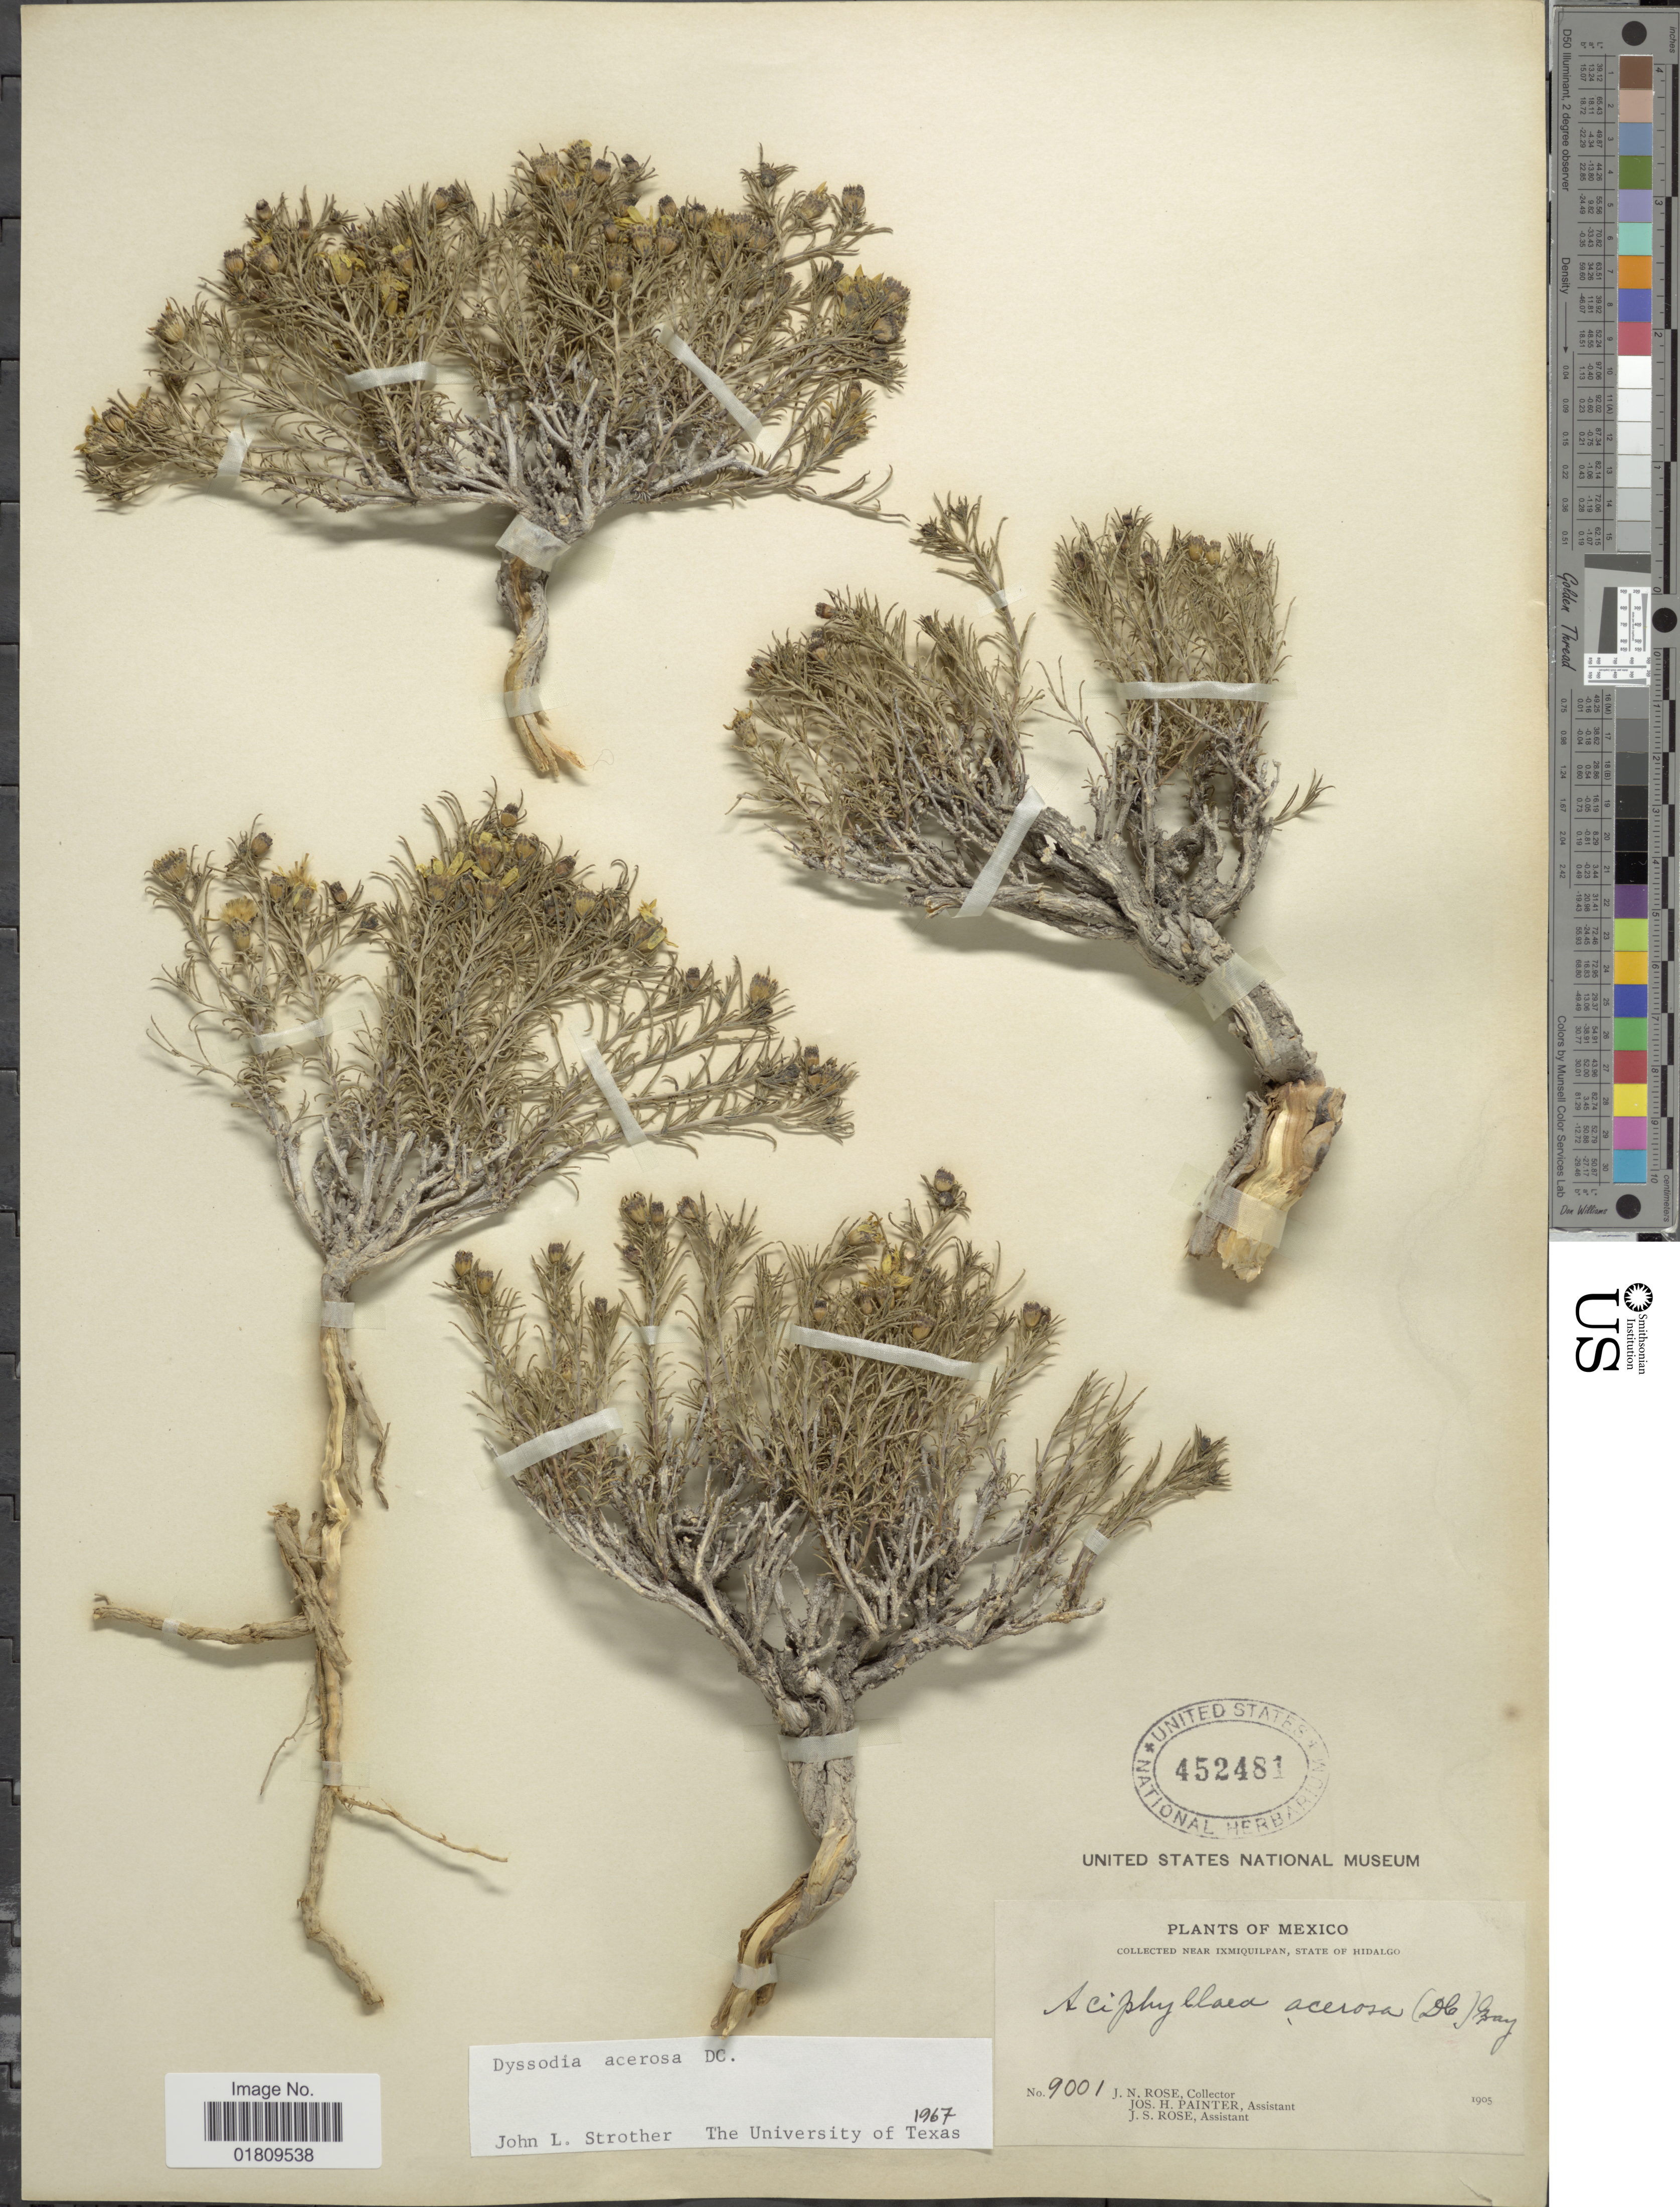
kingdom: Plantae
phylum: Tracheophyta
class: Magnoliopsida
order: Asterales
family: Asteraceae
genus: Dyssodia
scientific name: Dyssodia acerosa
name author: DC.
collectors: J. N. Rose, J. H. Painter & J. S. Rose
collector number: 9001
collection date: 1905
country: Mexico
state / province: Hidalgo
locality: Near Ixmiquilpan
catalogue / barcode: US 452481